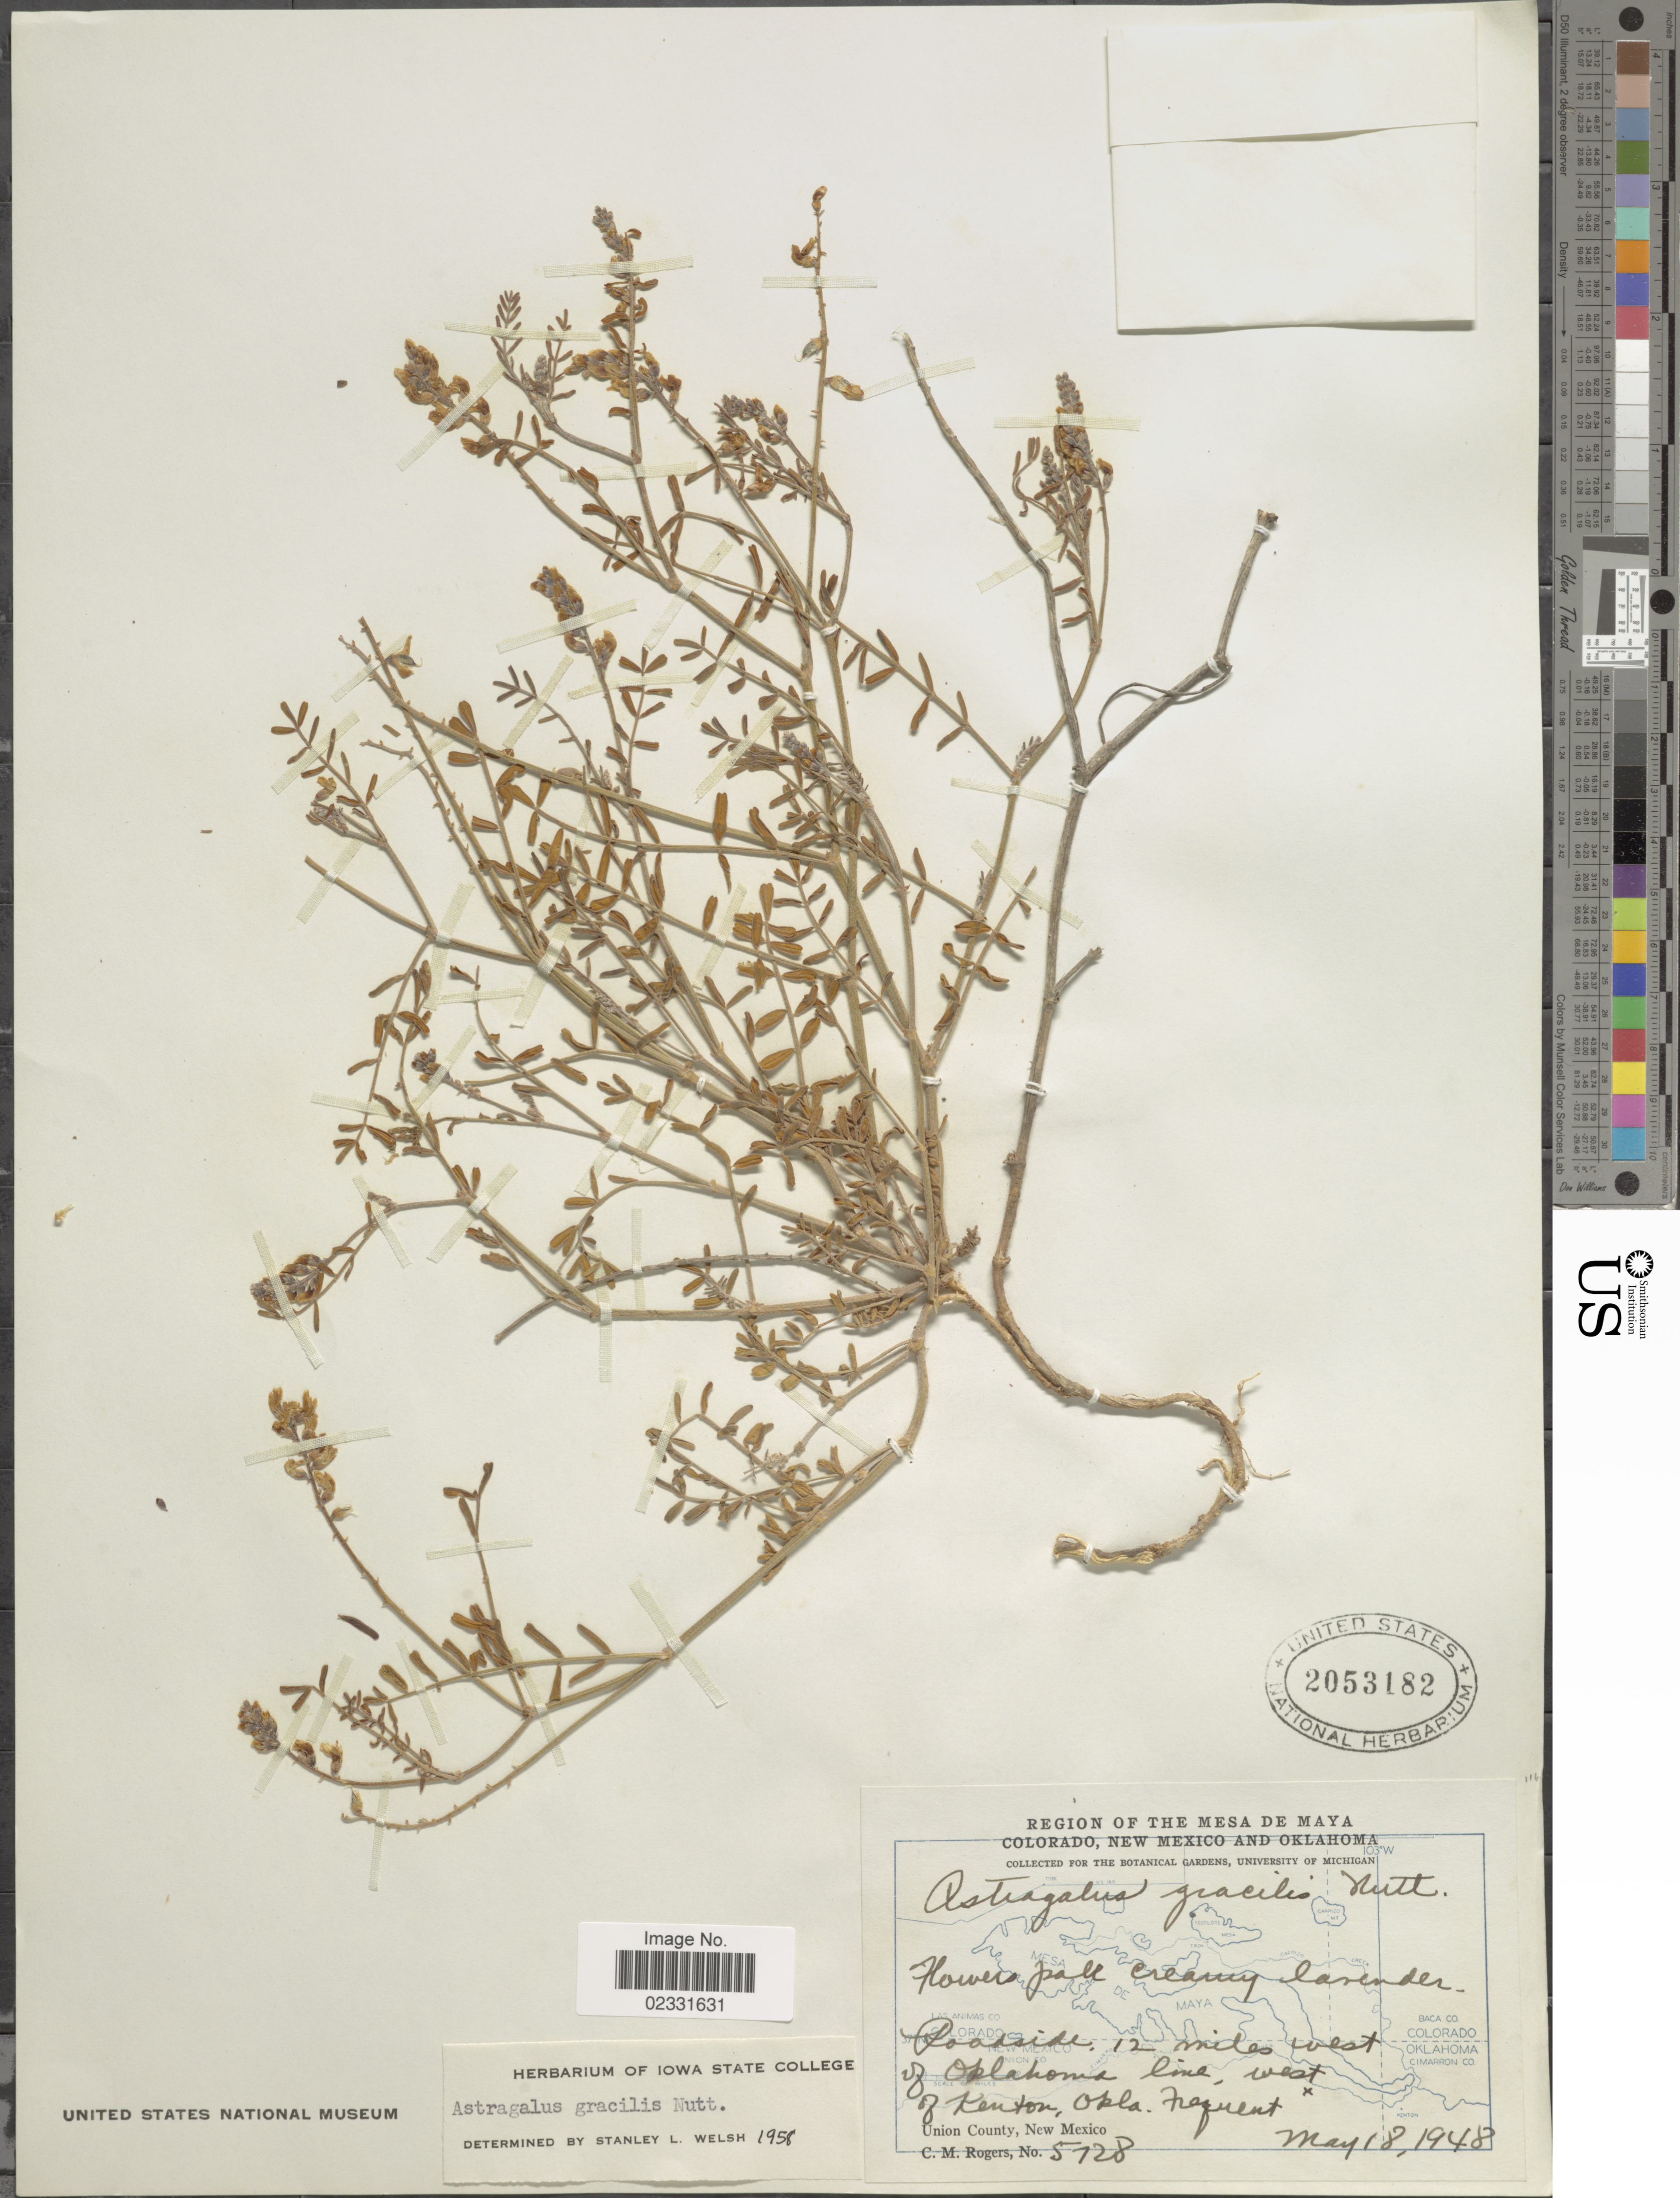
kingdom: Plantae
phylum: Tracheophyta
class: Magnoliopsida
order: Fabales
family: Fabaceae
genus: Astragalus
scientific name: Astragalus gracilis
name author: Nutt.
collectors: C. M. Rogers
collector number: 5728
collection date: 1948-05-18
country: United States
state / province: New Mexico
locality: The Mesa de Maya, Roadside, 12 miles west of Oklahoma line, west of Kenton, Okla, Union County, New Mexico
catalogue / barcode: US 2053182